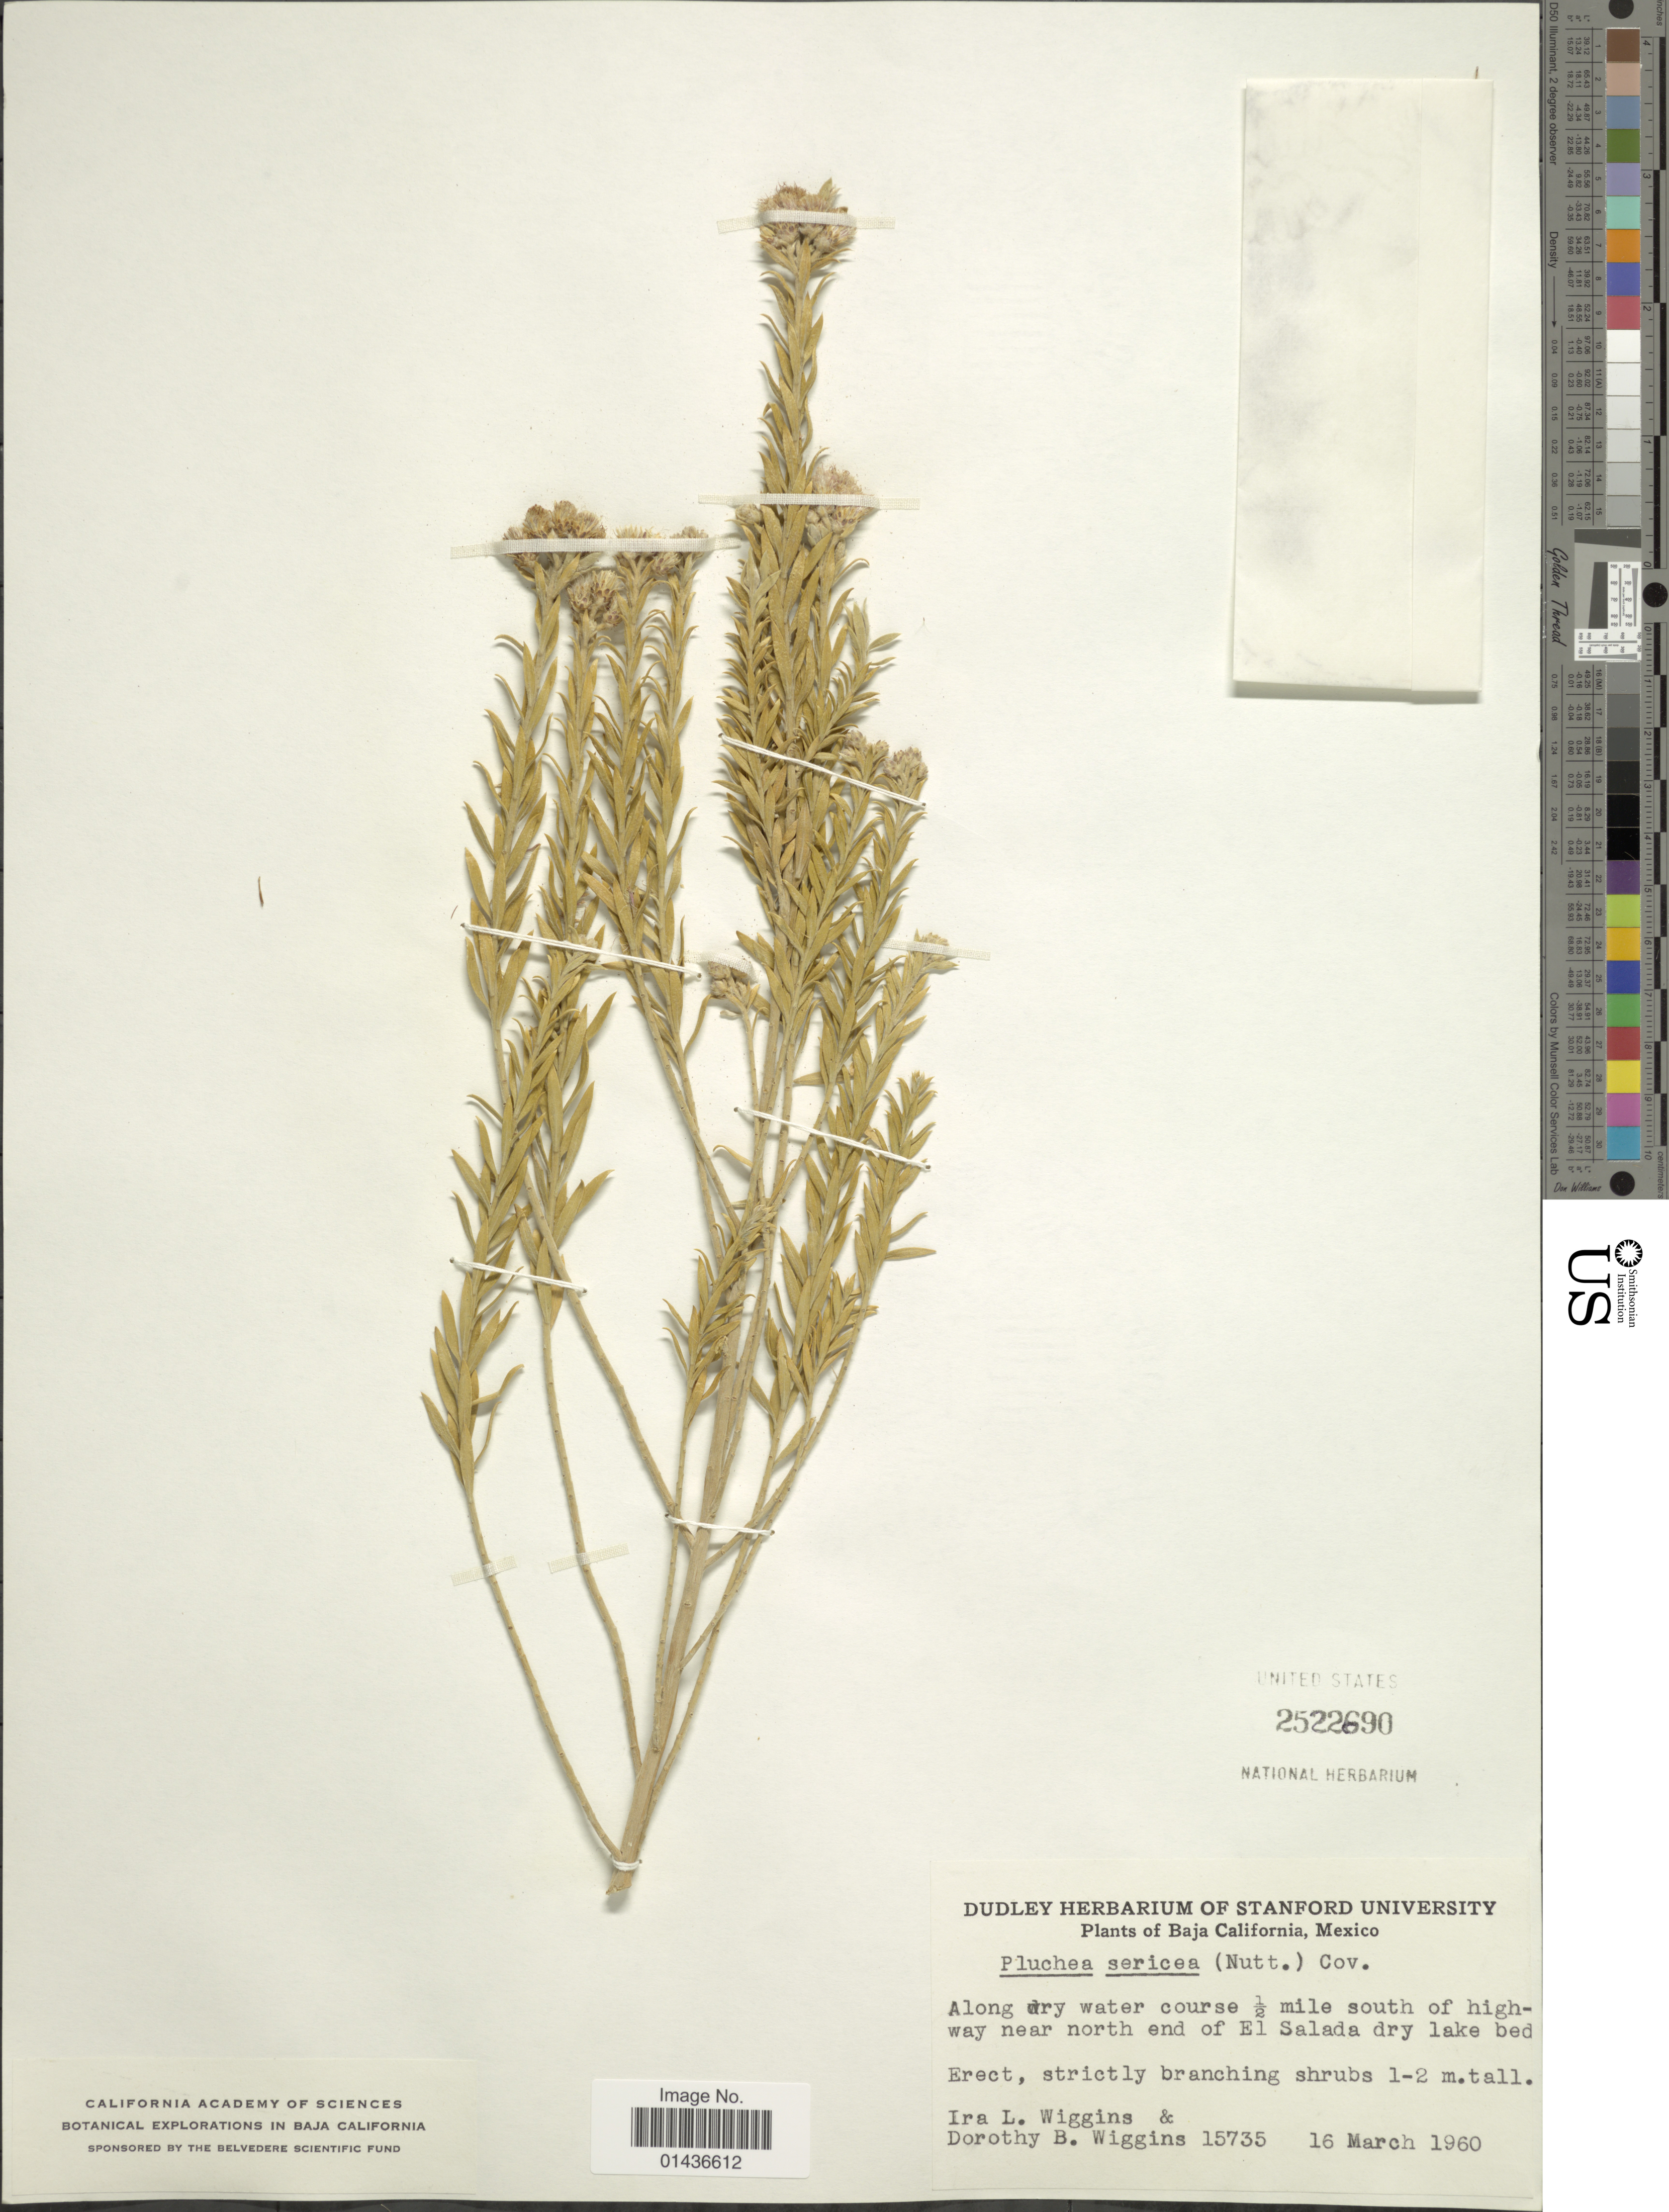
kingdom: Plantae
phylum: Tracheophyta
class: Magnoliopsida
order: Asterales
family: Asteraceae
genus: Pluchea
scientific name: Pluchea sericea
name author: (Nutt.) Coville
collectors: I. L. Wiggins & D. B. Wiggins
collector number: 15735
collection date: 1960-03-16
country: Mexico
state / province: Baja California Sur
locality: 1/2 mile south of highway near north end of El Salada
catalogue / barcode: US 2522690